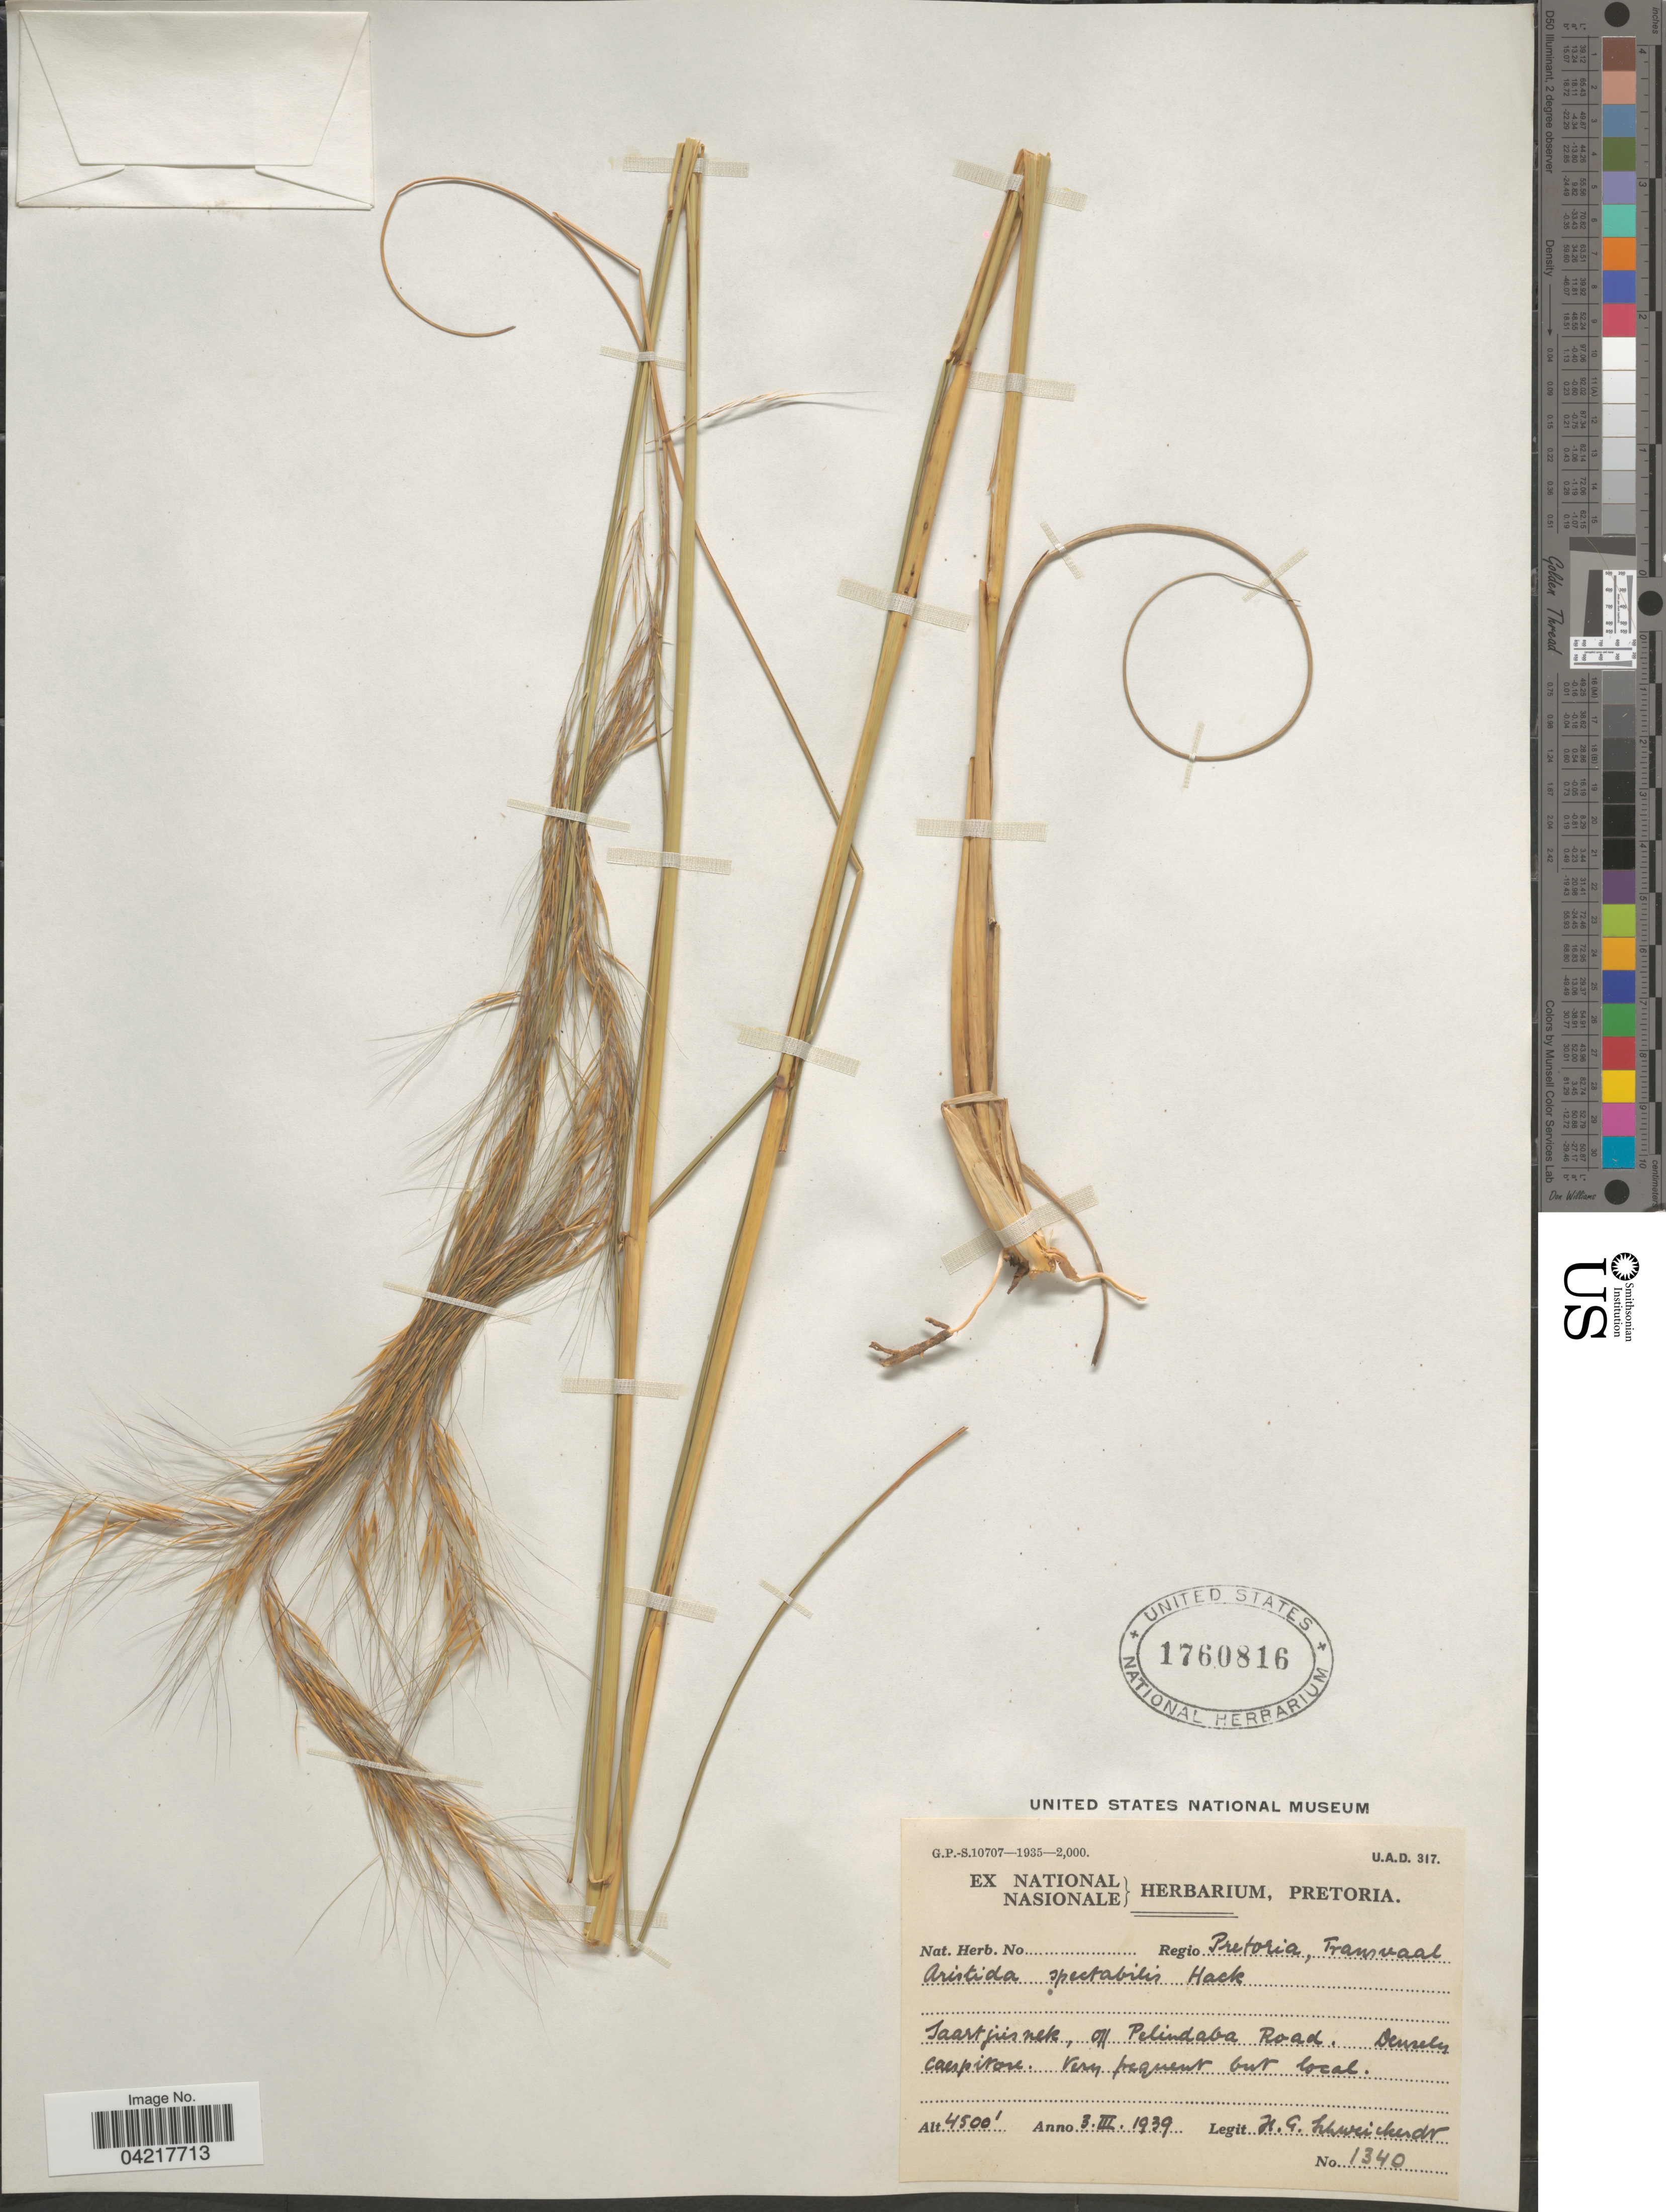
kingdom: Plantae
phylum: Tracheophyta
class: Liliopsida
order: Poales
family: Poaceae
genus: Aristida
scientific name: Aristida spectabilis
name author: Hack.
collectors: H. Schweickerdt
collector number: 1340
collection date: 1939-03-03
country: South Africa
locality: Regio Pretoria, Transvaal. Saartjiesnek, off Pelindaba Road.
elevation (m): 1372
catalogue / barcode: US 1760816